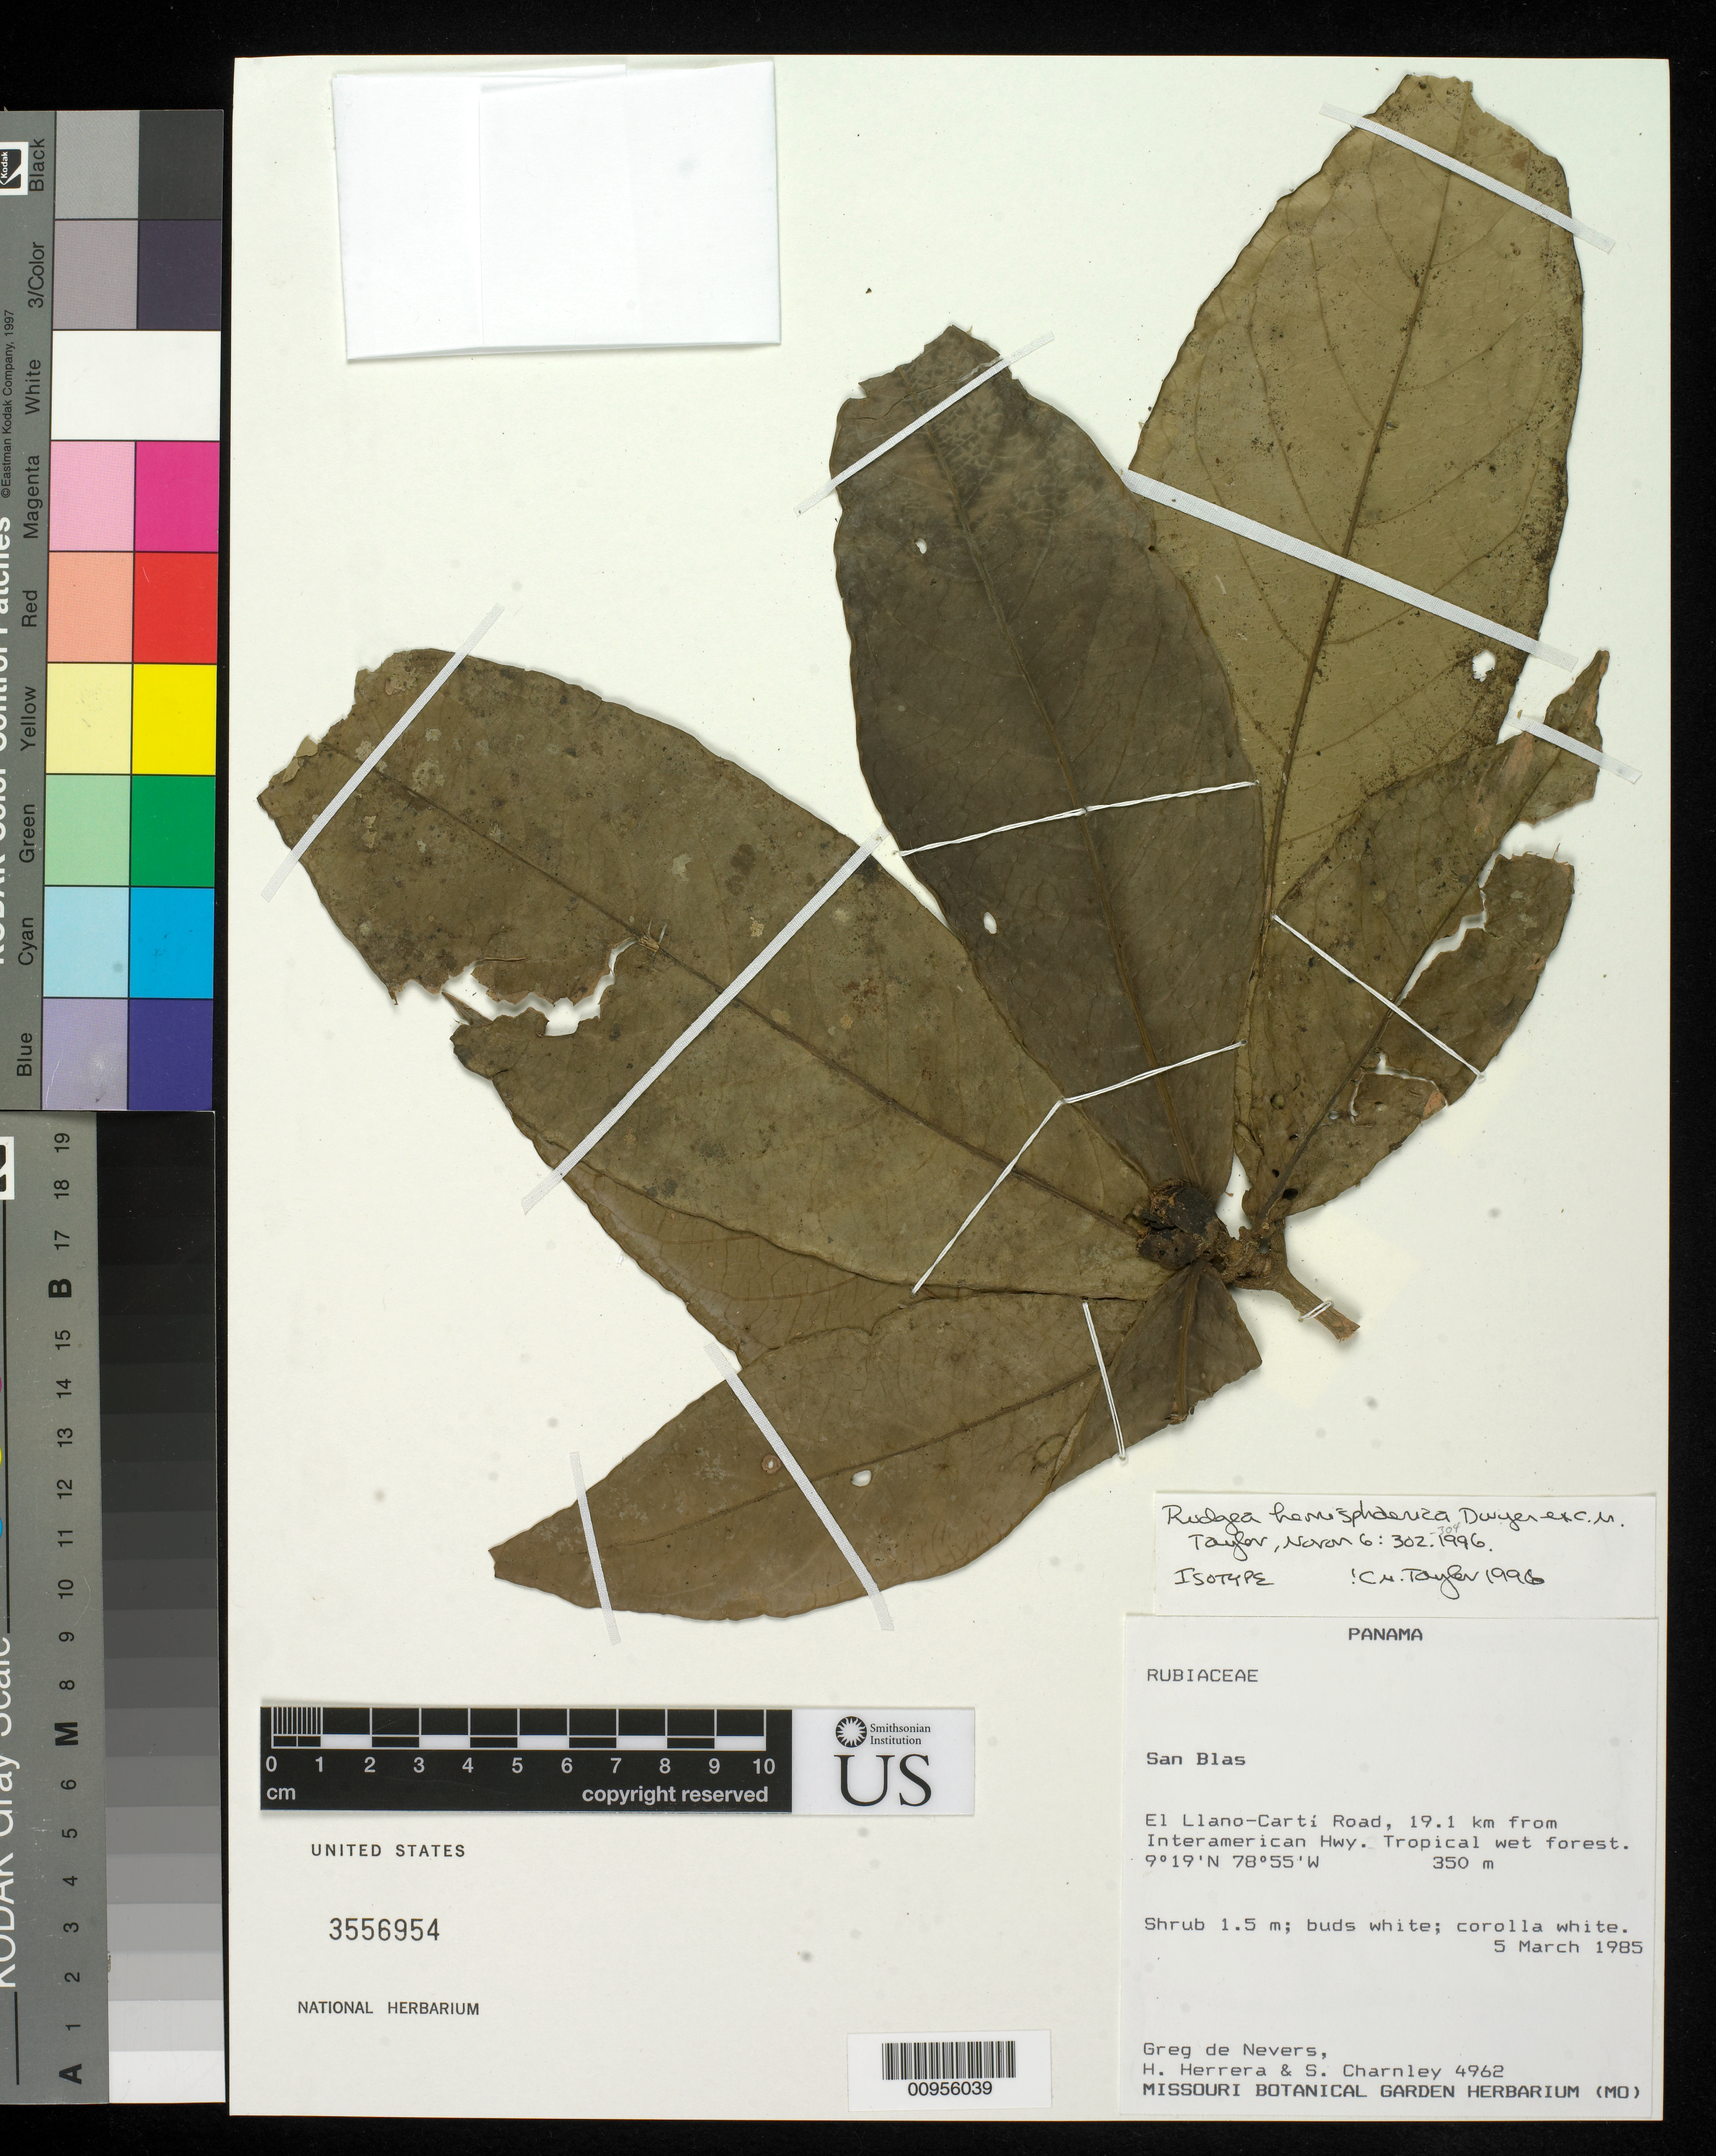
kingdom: Plantae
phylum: Tracheophyta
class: Magnoliopsida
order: Gentianales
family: Rubiaceae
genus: Rudgea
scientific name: Rudgea hemisphaerica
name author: Dwyer ex C.M. Taylor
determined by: Taylor, Charlotte M.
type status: Isotype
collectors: G. C. de Nevers, H. Herrera & S. Charnley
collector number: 4962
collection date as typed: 05 Mar 1985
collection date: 1985-03-05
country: Panama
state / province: Kuna Yala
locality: San Blas. El Llano-Carti Road, 19.1 km from Interamerican Hwy.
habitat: Tropical wet forest.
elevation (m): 350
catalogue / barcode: US 3556954